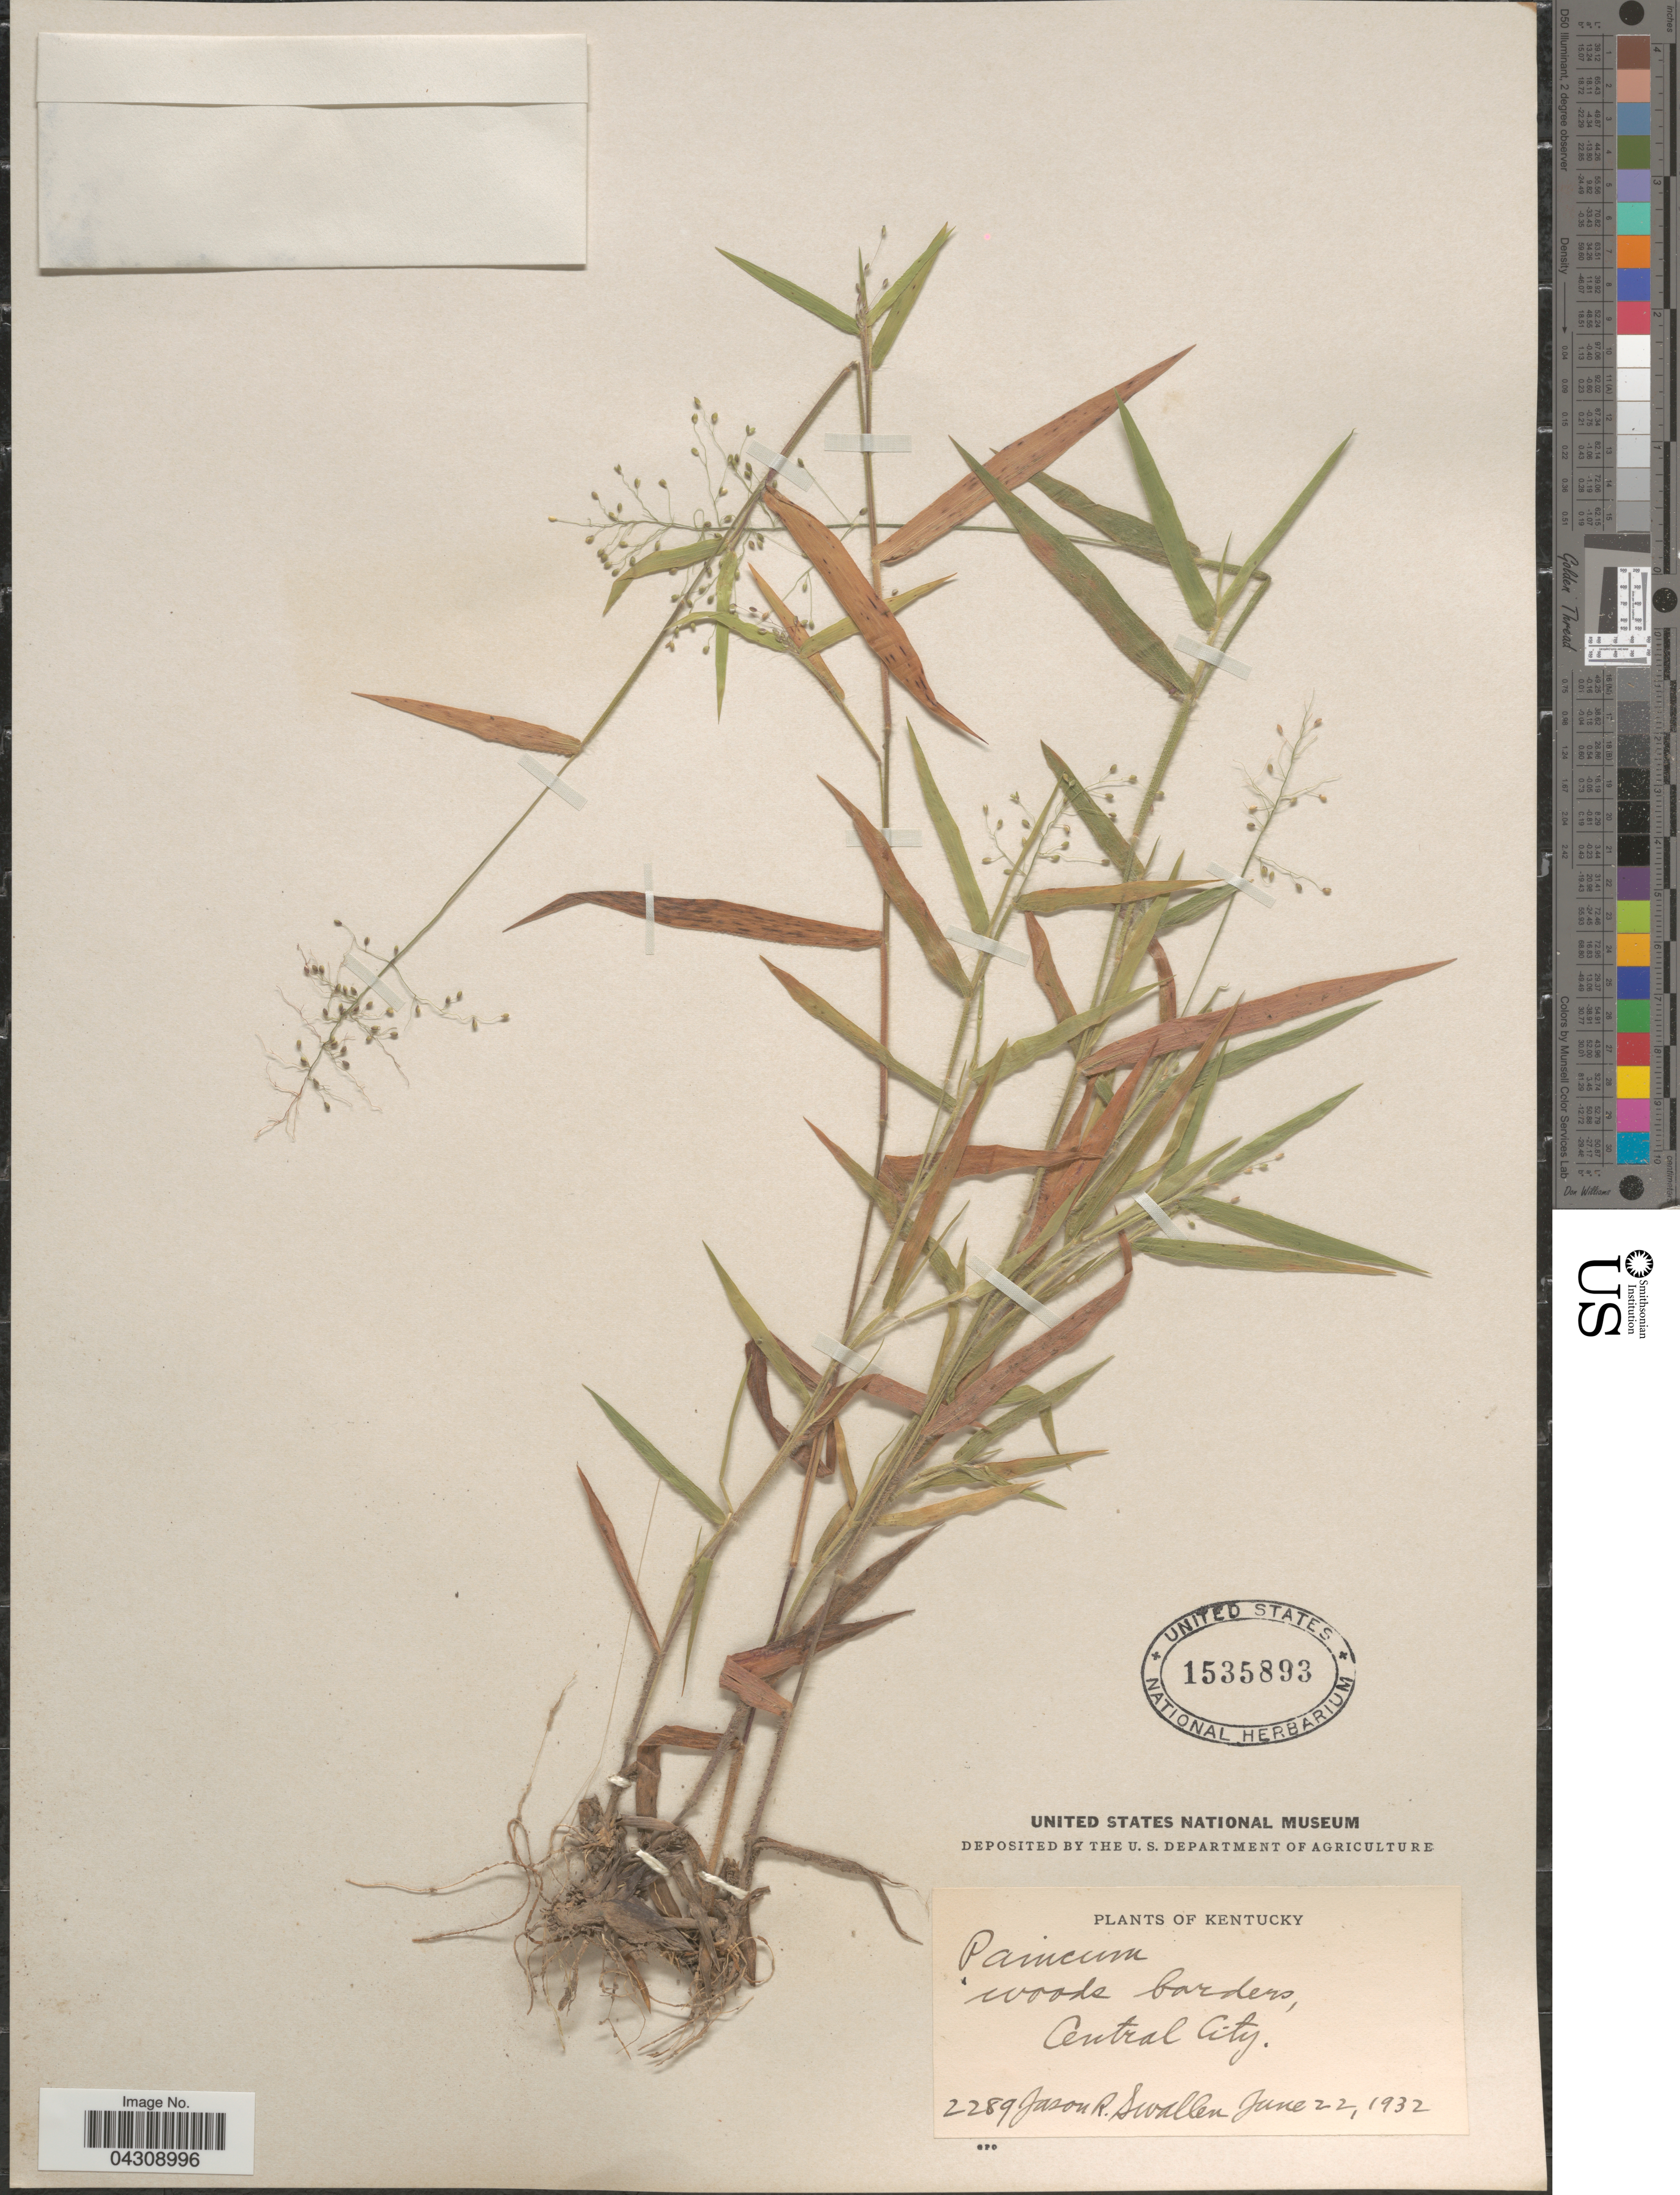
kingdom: Plantae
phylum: Tracheophyta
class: Liliopsida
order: Poales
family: Poaceae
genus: Dichanthelium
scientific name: Dichanthelium acuminatum var. acuminatum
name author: (Sw.) Gould & C.A. Clark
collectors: J. R. Swallen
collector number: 2289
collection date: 1932-06-22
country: United States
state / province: Kentucky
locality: Central City.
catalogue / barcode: US 1535893